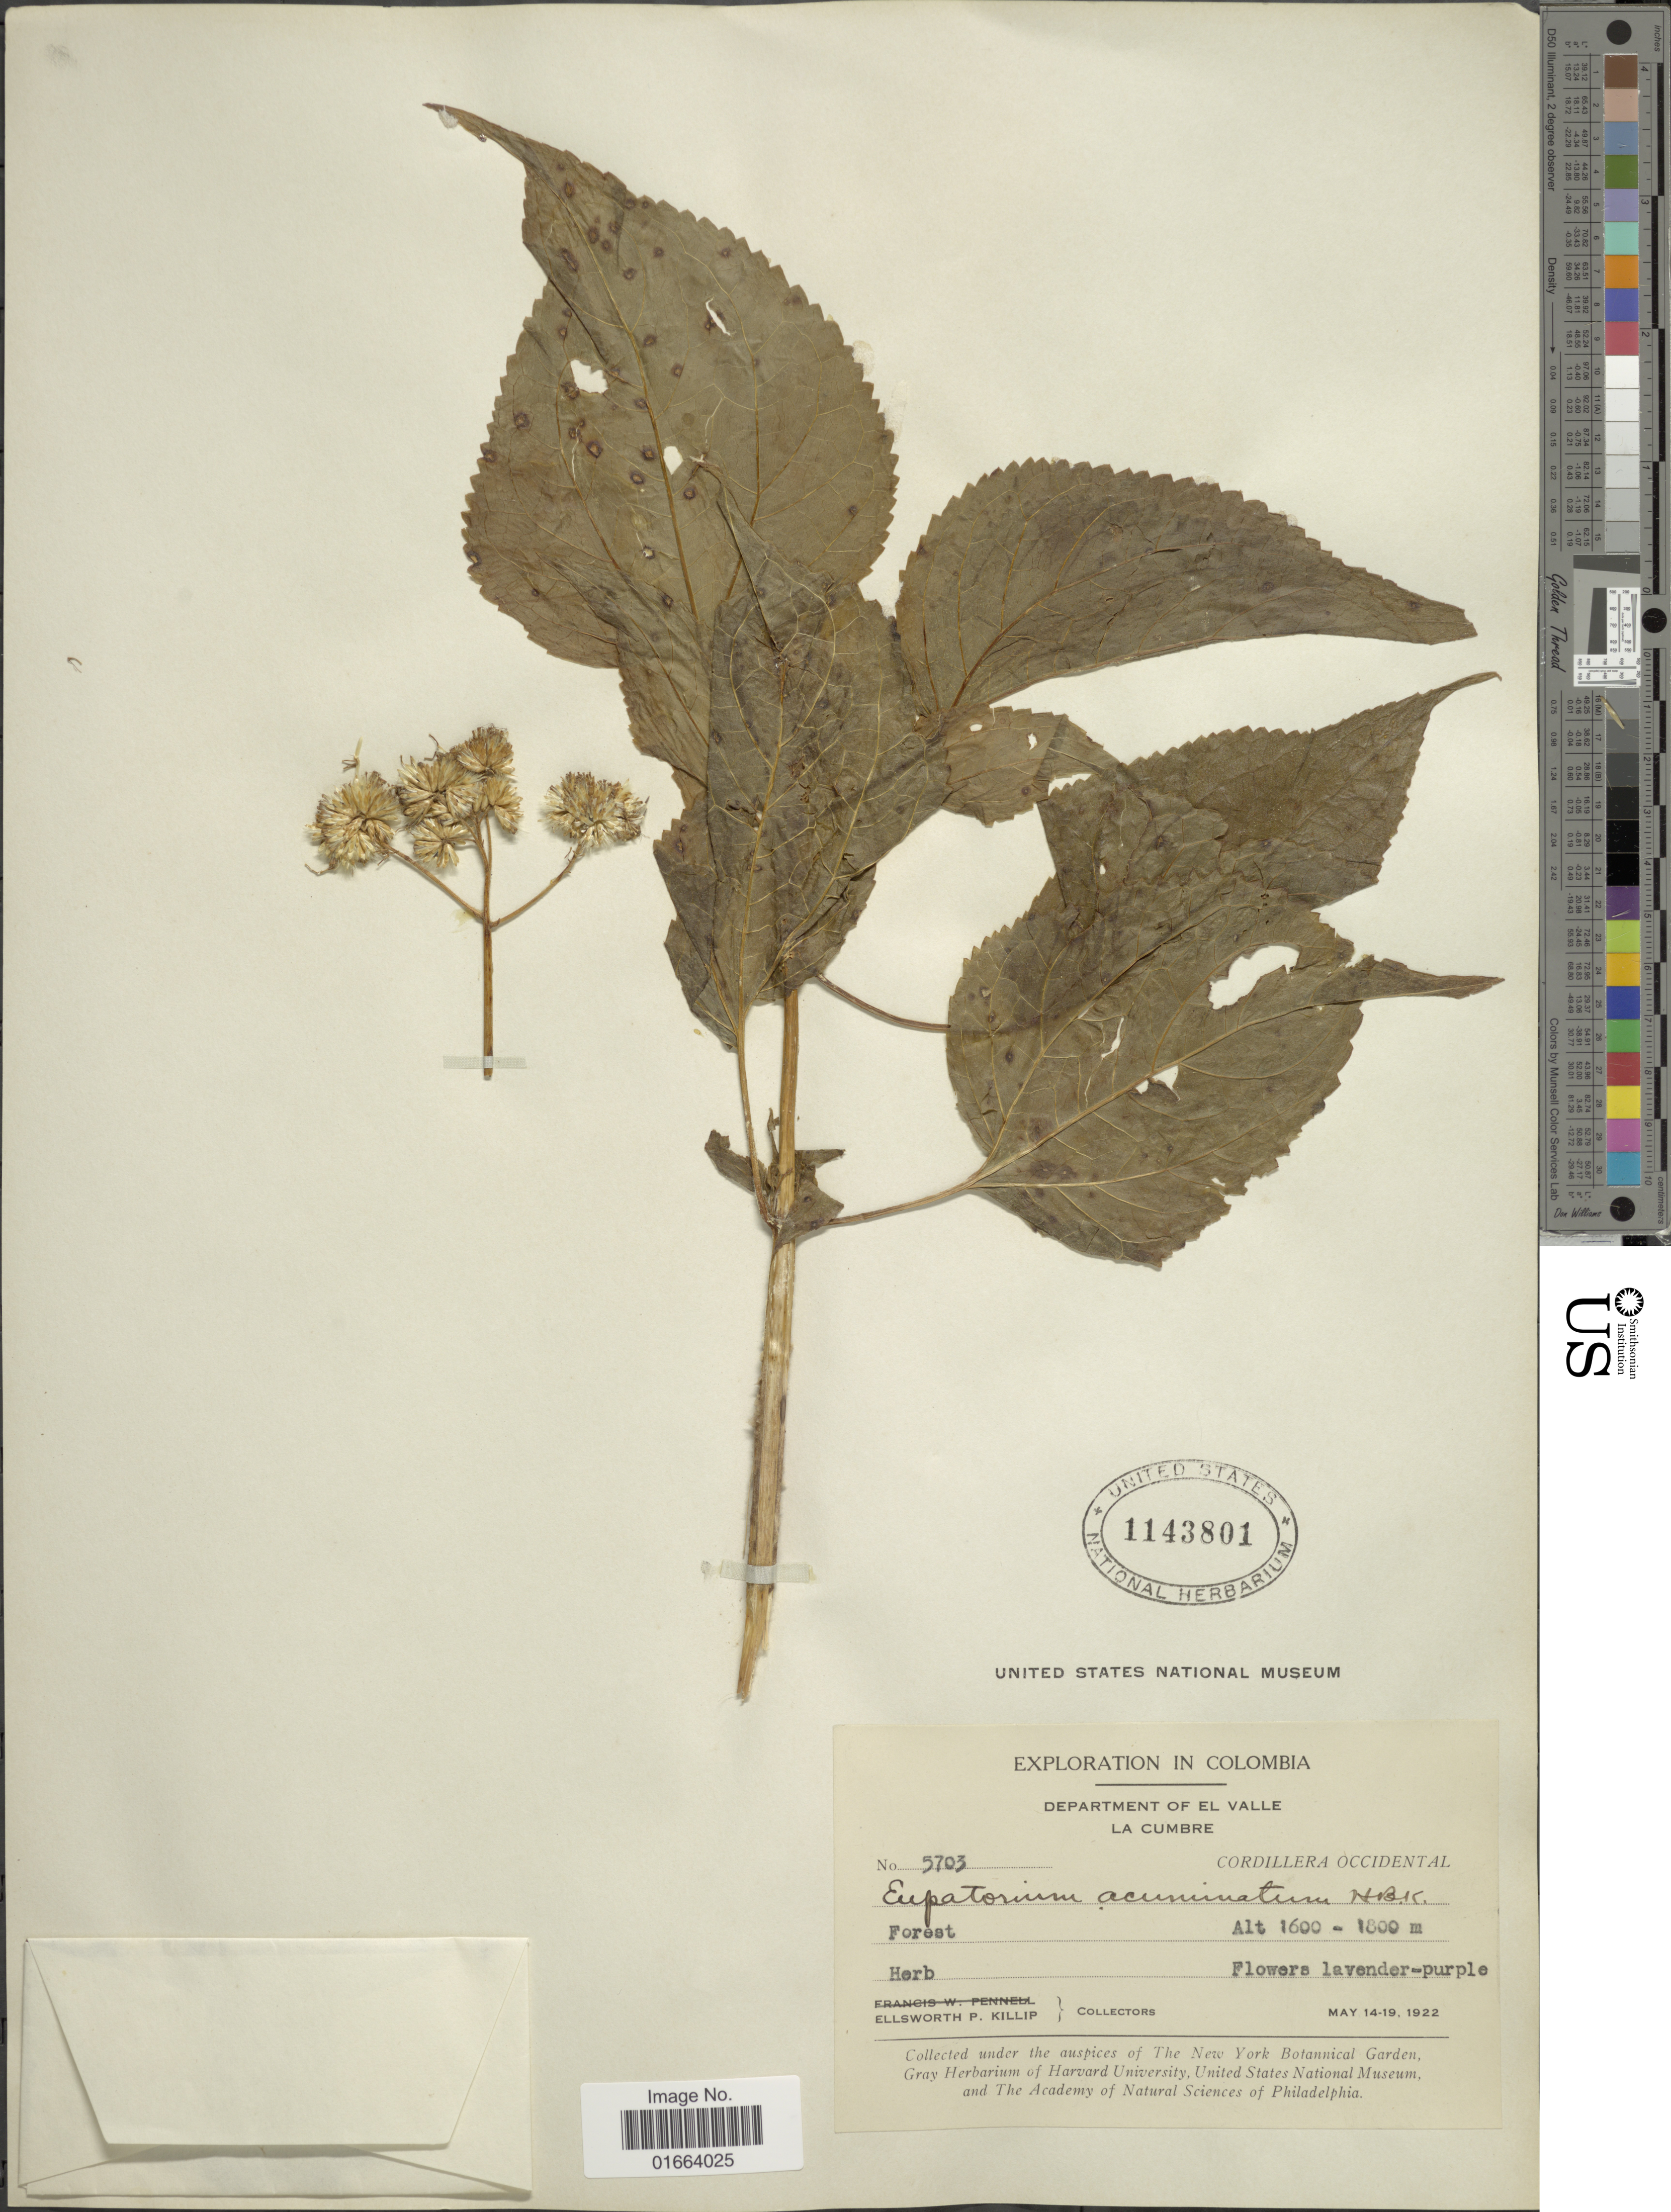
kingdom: Plantae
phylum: Tracheophyta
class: Magnoliopsida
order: Asterales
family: Asteraceae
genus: Critoniella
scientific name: Critoniella acuminata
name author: (Kunth) R.M. King & H. Rob.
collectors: E. P. Killip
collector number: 5703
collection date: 1922-05-14/1922-05-19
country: Colombia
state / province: Valle del Cauca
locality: Department of El Valle. La Cumbre. Cordillera Occidental.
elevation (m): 1600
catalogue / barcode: US 1143801